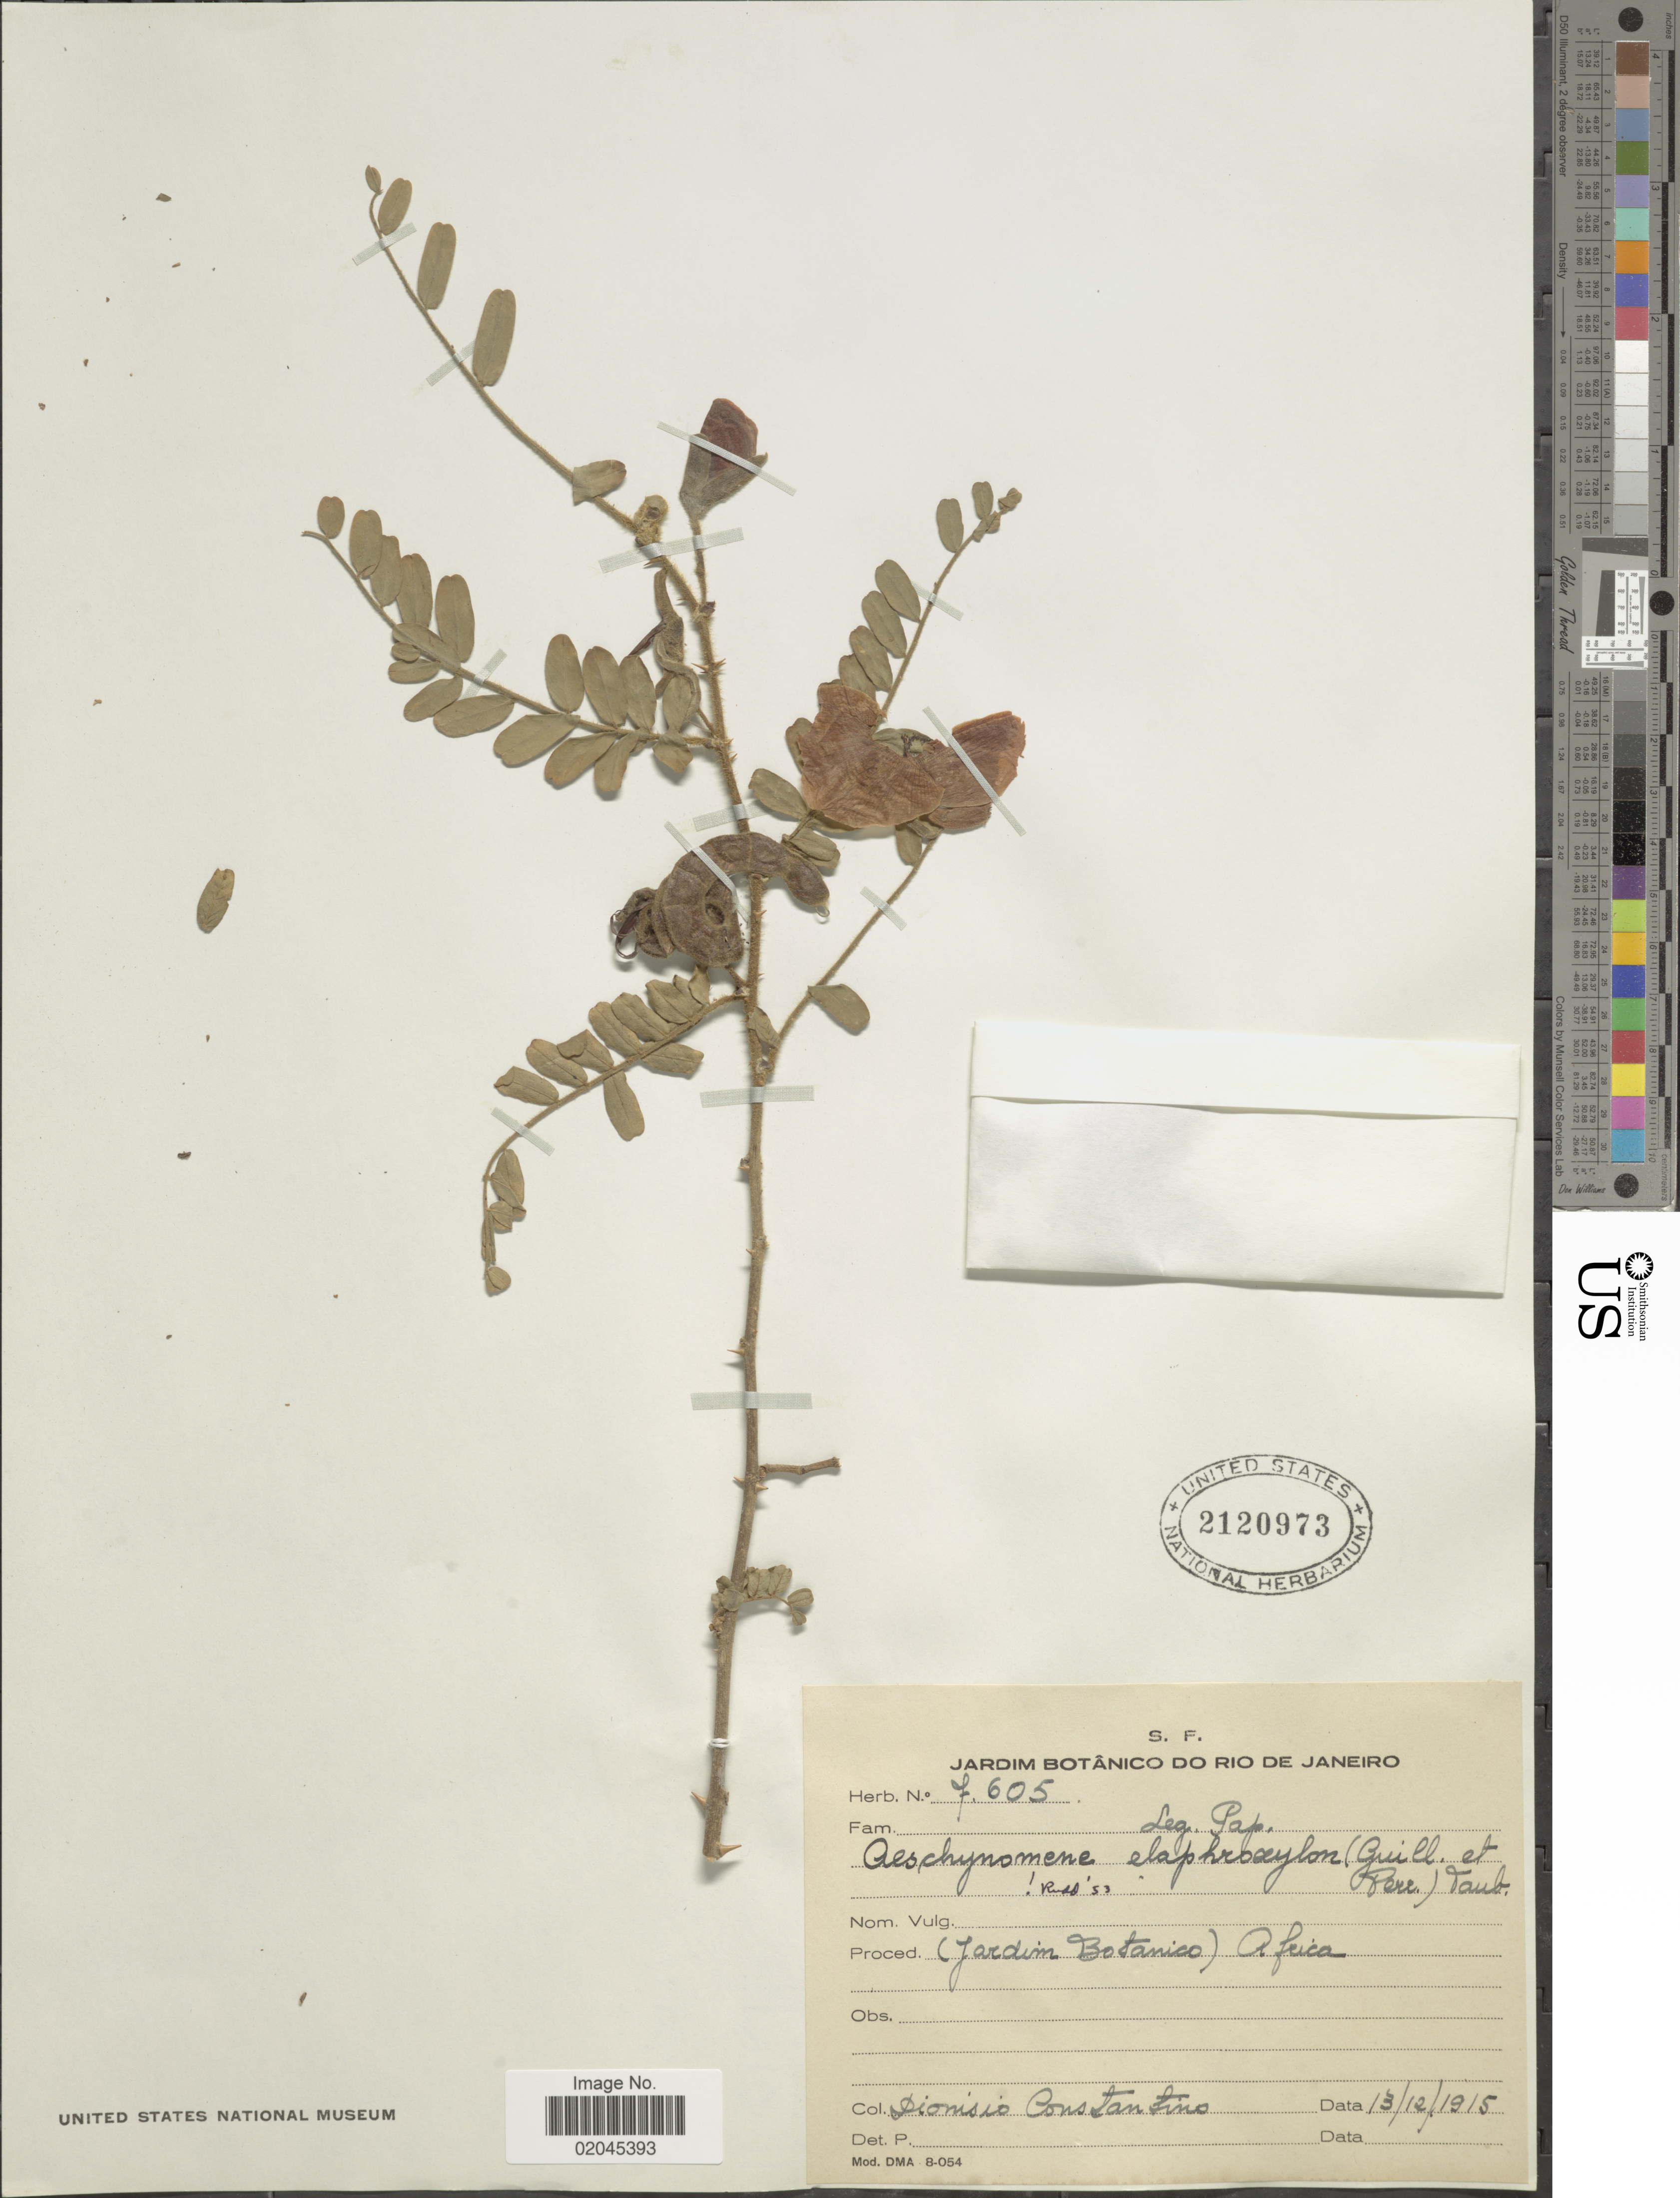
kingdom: Plantae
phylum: Tracheophyta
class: Magnoliopsida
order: Fabales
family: Fabaceae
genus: Aeschynomene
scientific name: Aeschynomene elaphroxylon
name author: (Guill. & Perr.) Taub.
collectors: D. Constantino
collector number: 7605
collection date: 1915-12-13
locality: (Jardim Botanico) Africa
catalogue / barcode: US 2120973